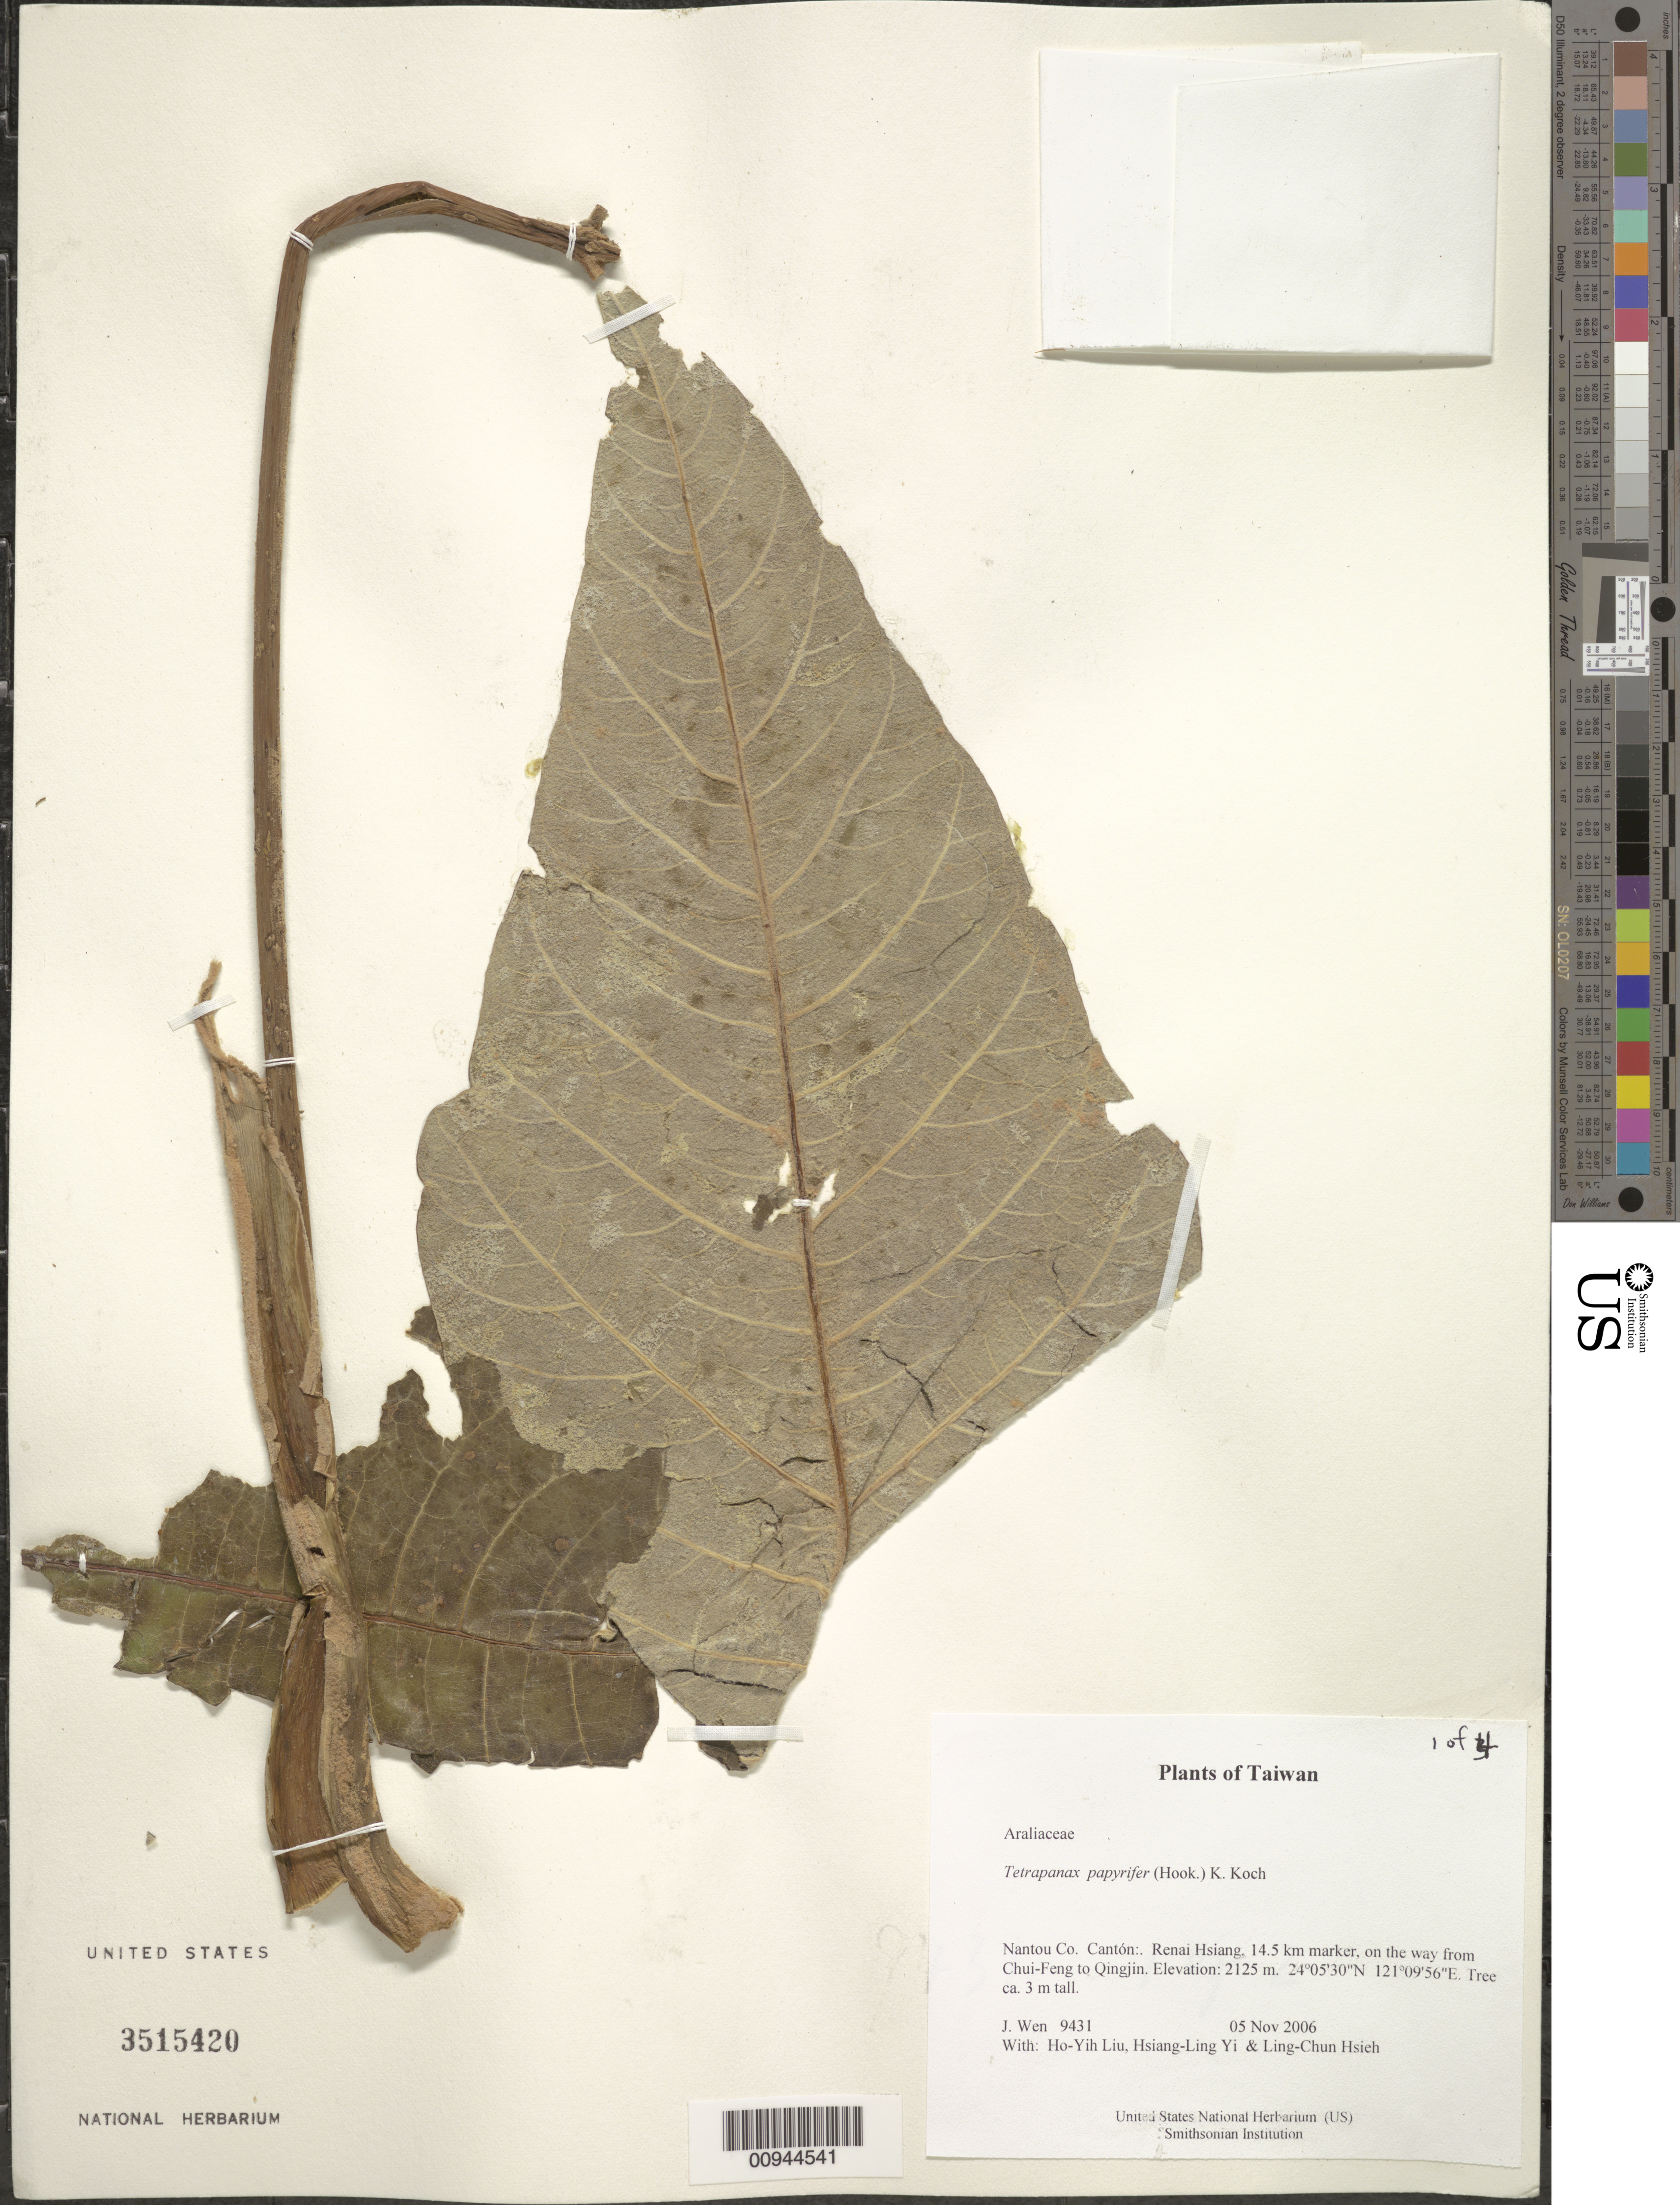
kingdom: Plantae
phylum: Tracheophyta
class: Magnoliopsida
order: Apiales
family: Araliaceae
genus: Tetrapanax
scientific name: Tetrapanax papyrifer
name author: (Hook.) K. Koch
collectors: J. Wen, H. Liu, H. l. Yi & L. Hsieh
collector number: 9431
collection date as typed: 05 Nov 2006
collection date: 2006-11-05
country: Taiwan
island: Taiwan [Formosa]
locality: Renai Hsiang, 14.5 km marker, on the way from Chui-Feng to Qingjin.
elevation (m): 2125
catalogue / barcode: US 3515420